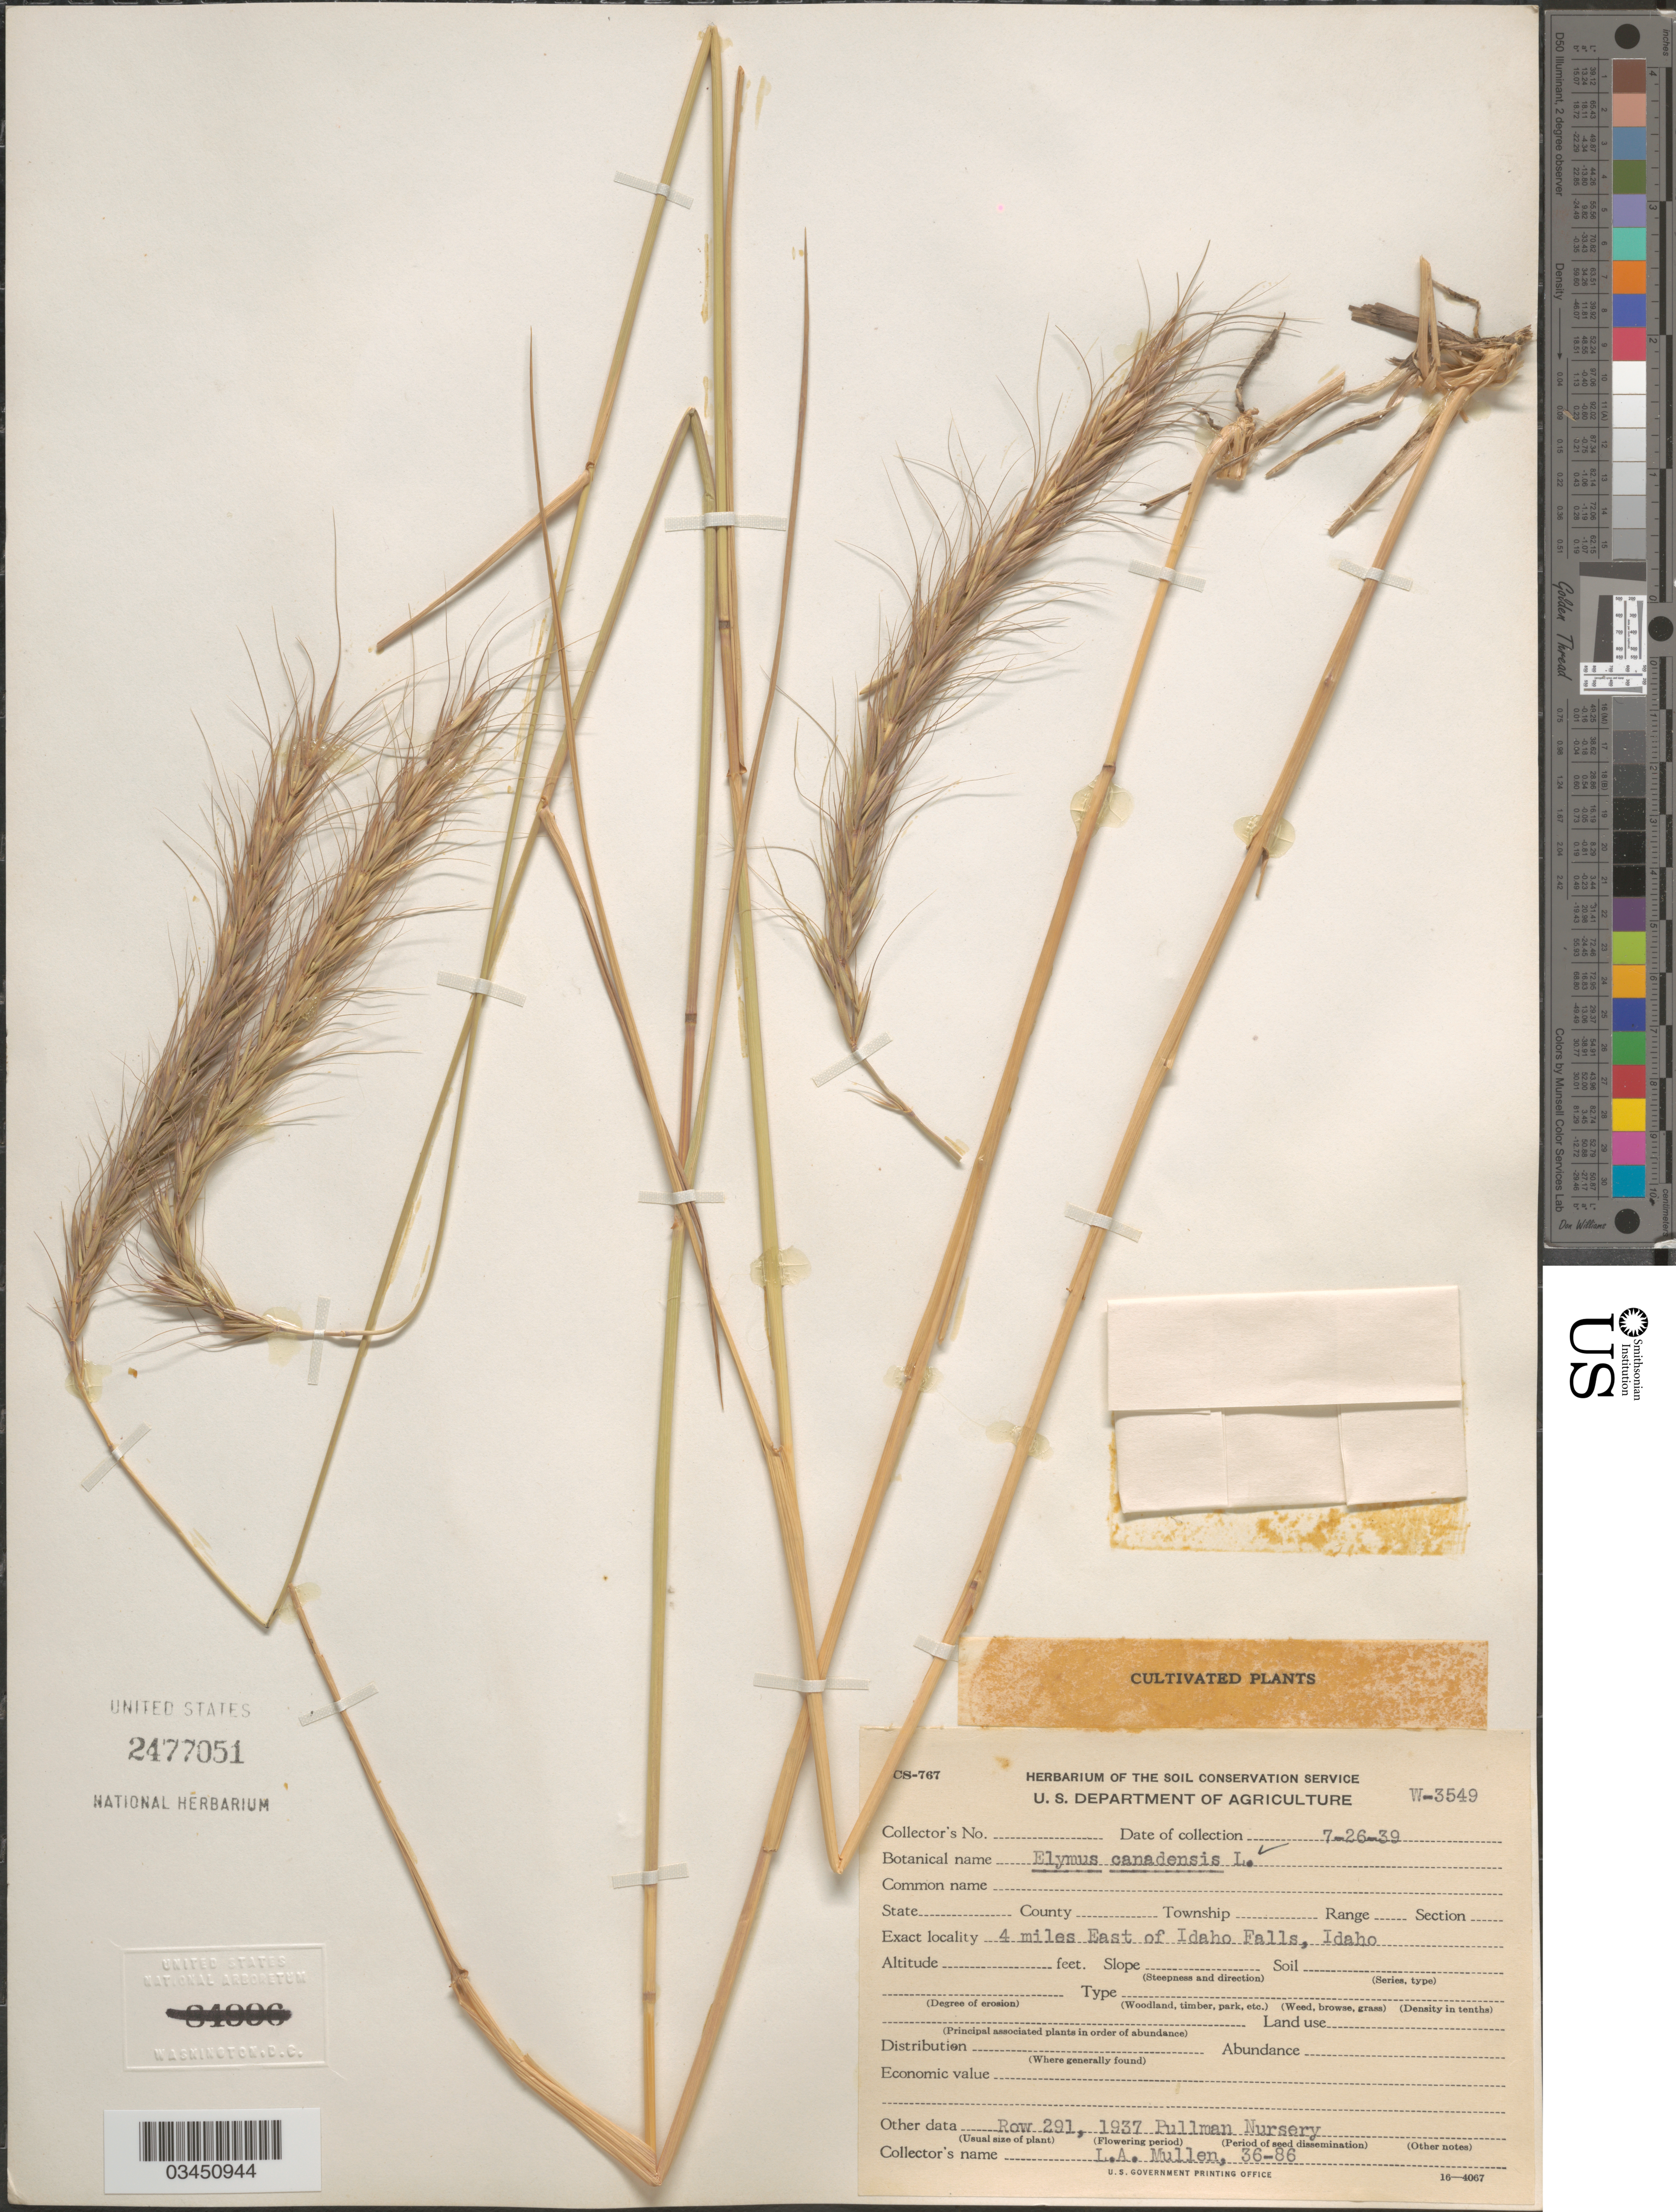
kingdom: Plantae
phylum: Tracheophyta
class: Liliopsida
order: Poales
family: Poaceae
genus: Elymus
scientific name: Elymus canadensis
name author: L.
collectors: L. Mullen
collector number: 36-86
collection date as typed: Transcribed d/m/y: 26/7/39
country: United States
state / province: Idaho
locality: . Row 291, 1937 Pullman Nursery.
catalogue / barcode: US 2477051